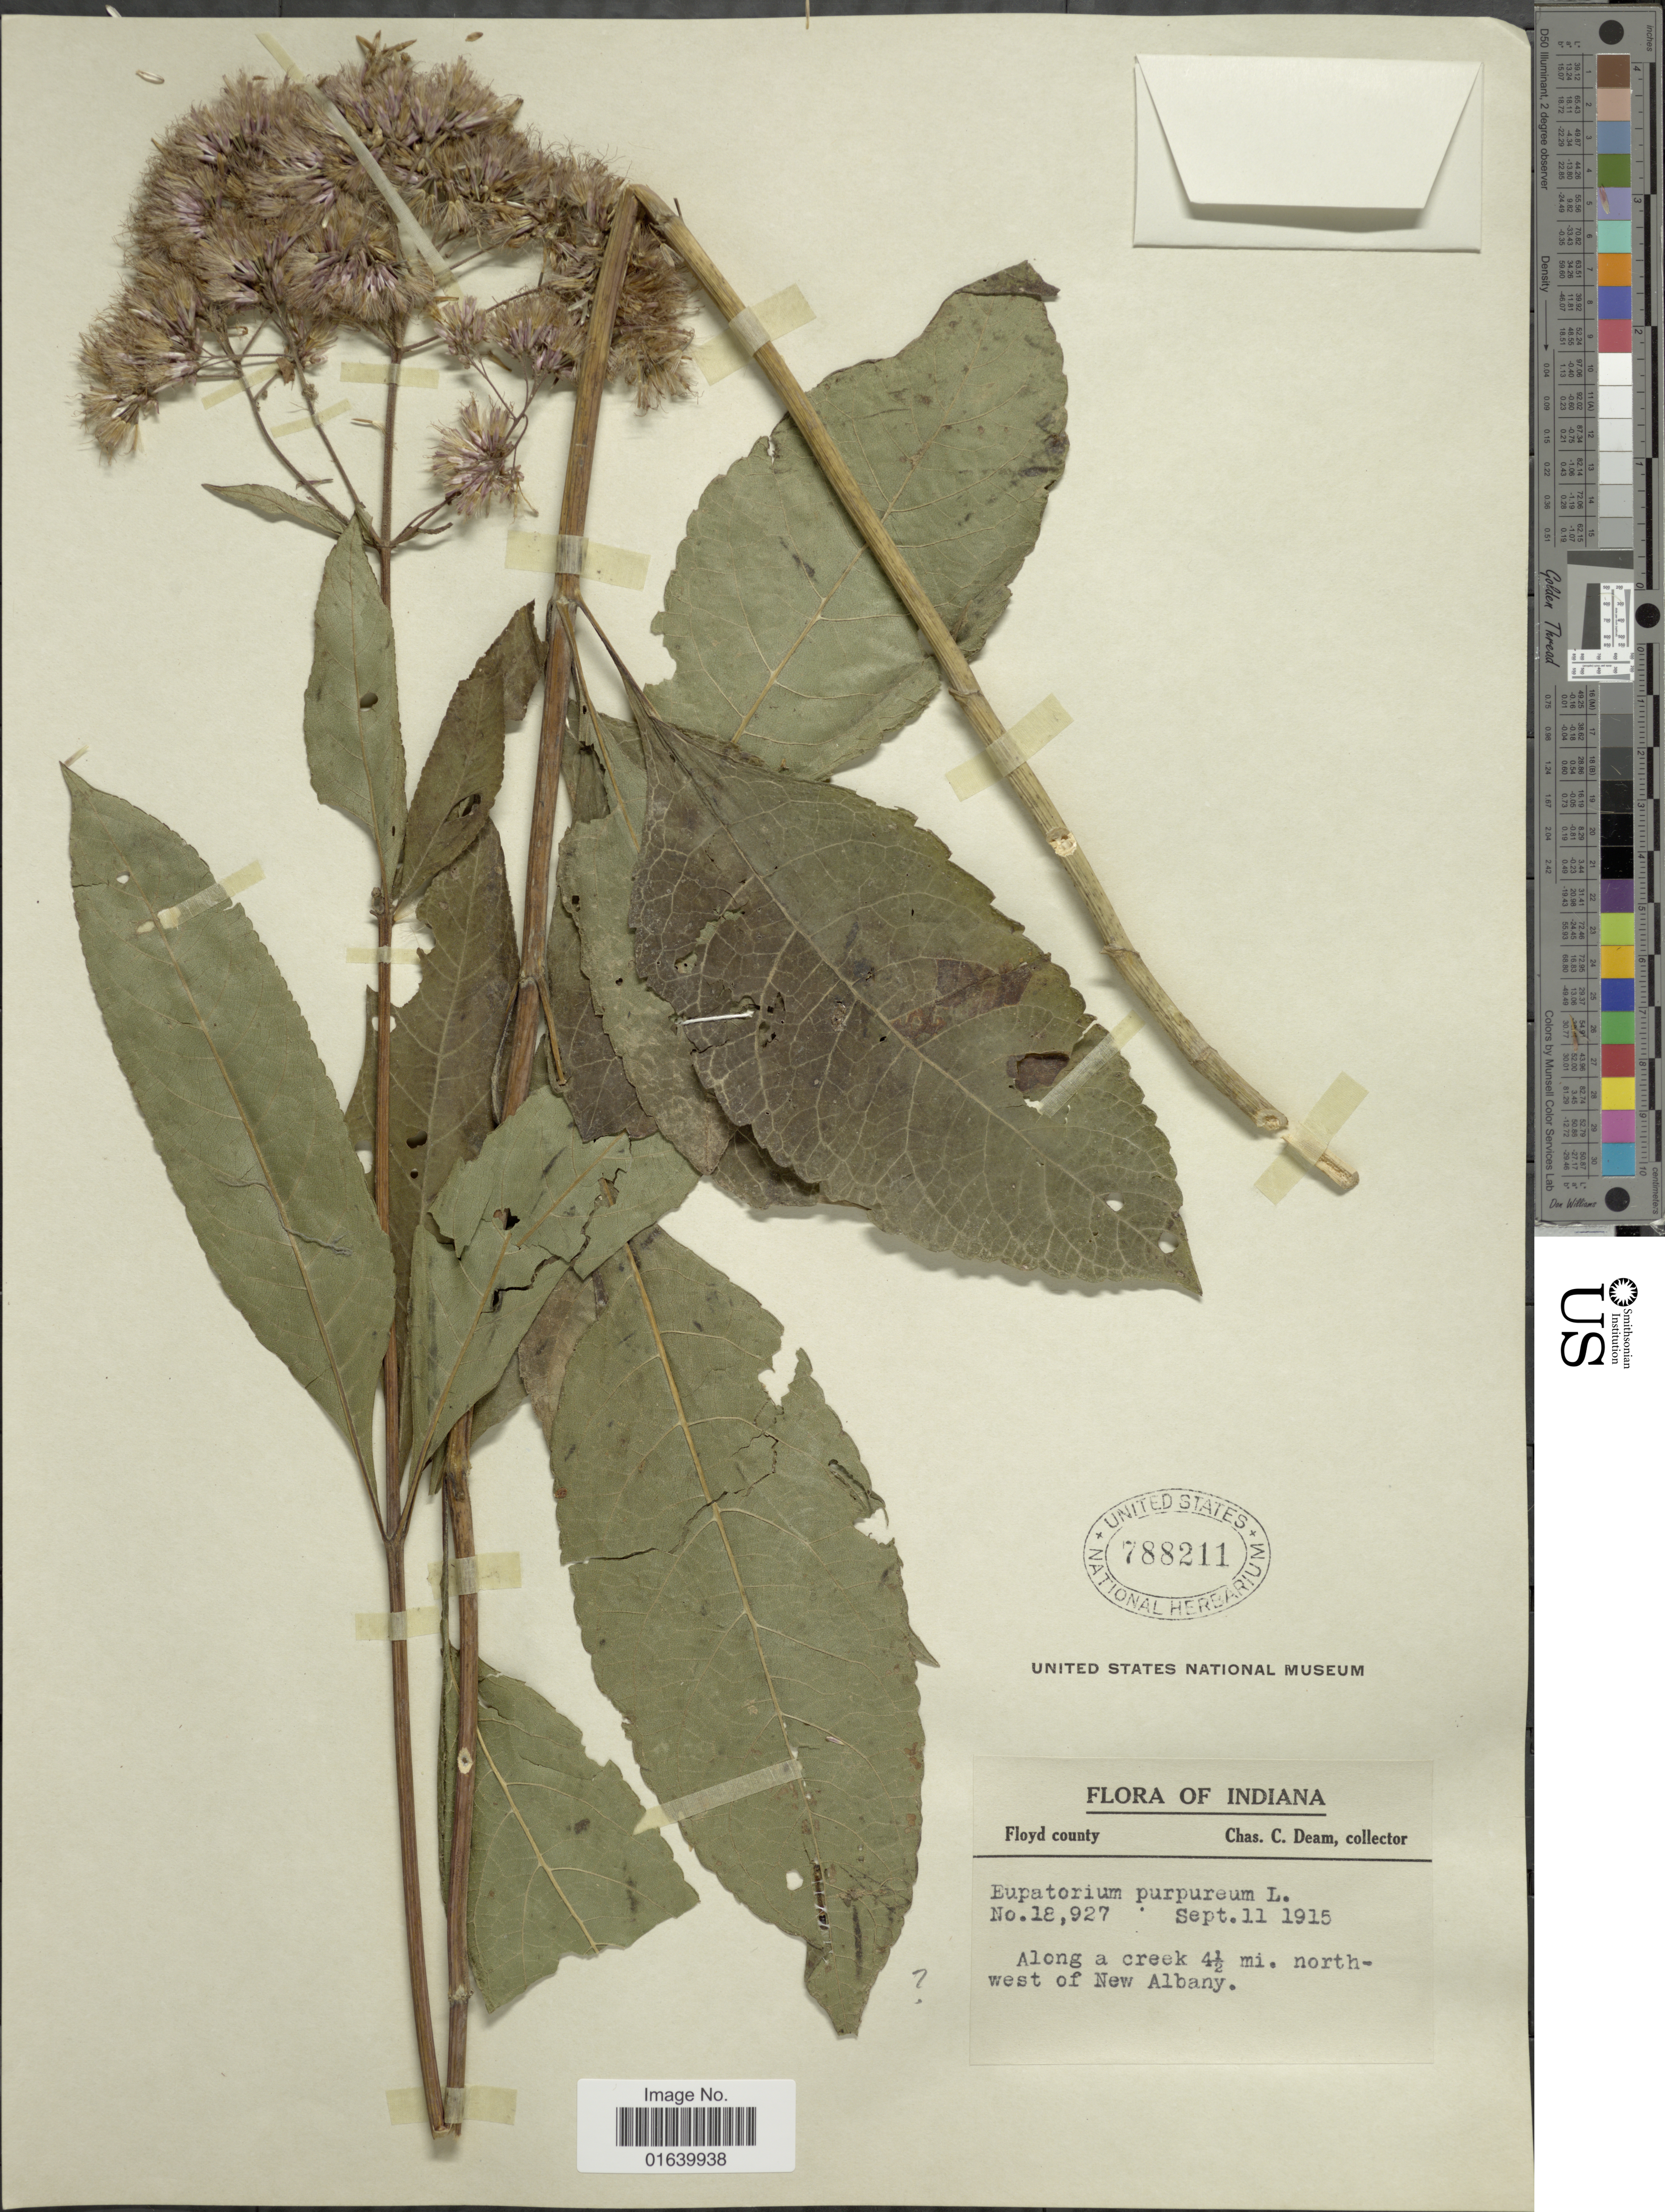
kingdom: Plantae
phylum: Tracheophyta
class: Magnoliopsida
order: Asterales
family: Asteraceae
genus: Eupatorium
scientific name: Eupatorium purpureum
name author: (L.) E.E. Lamont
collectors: C. C. Deam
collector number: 18927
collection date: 1915-09-11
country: United States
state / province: Indiana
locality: Indiana, along a creek 4 1/2 mi. north-west of New Albany. Floyd County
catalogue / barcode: US 788211